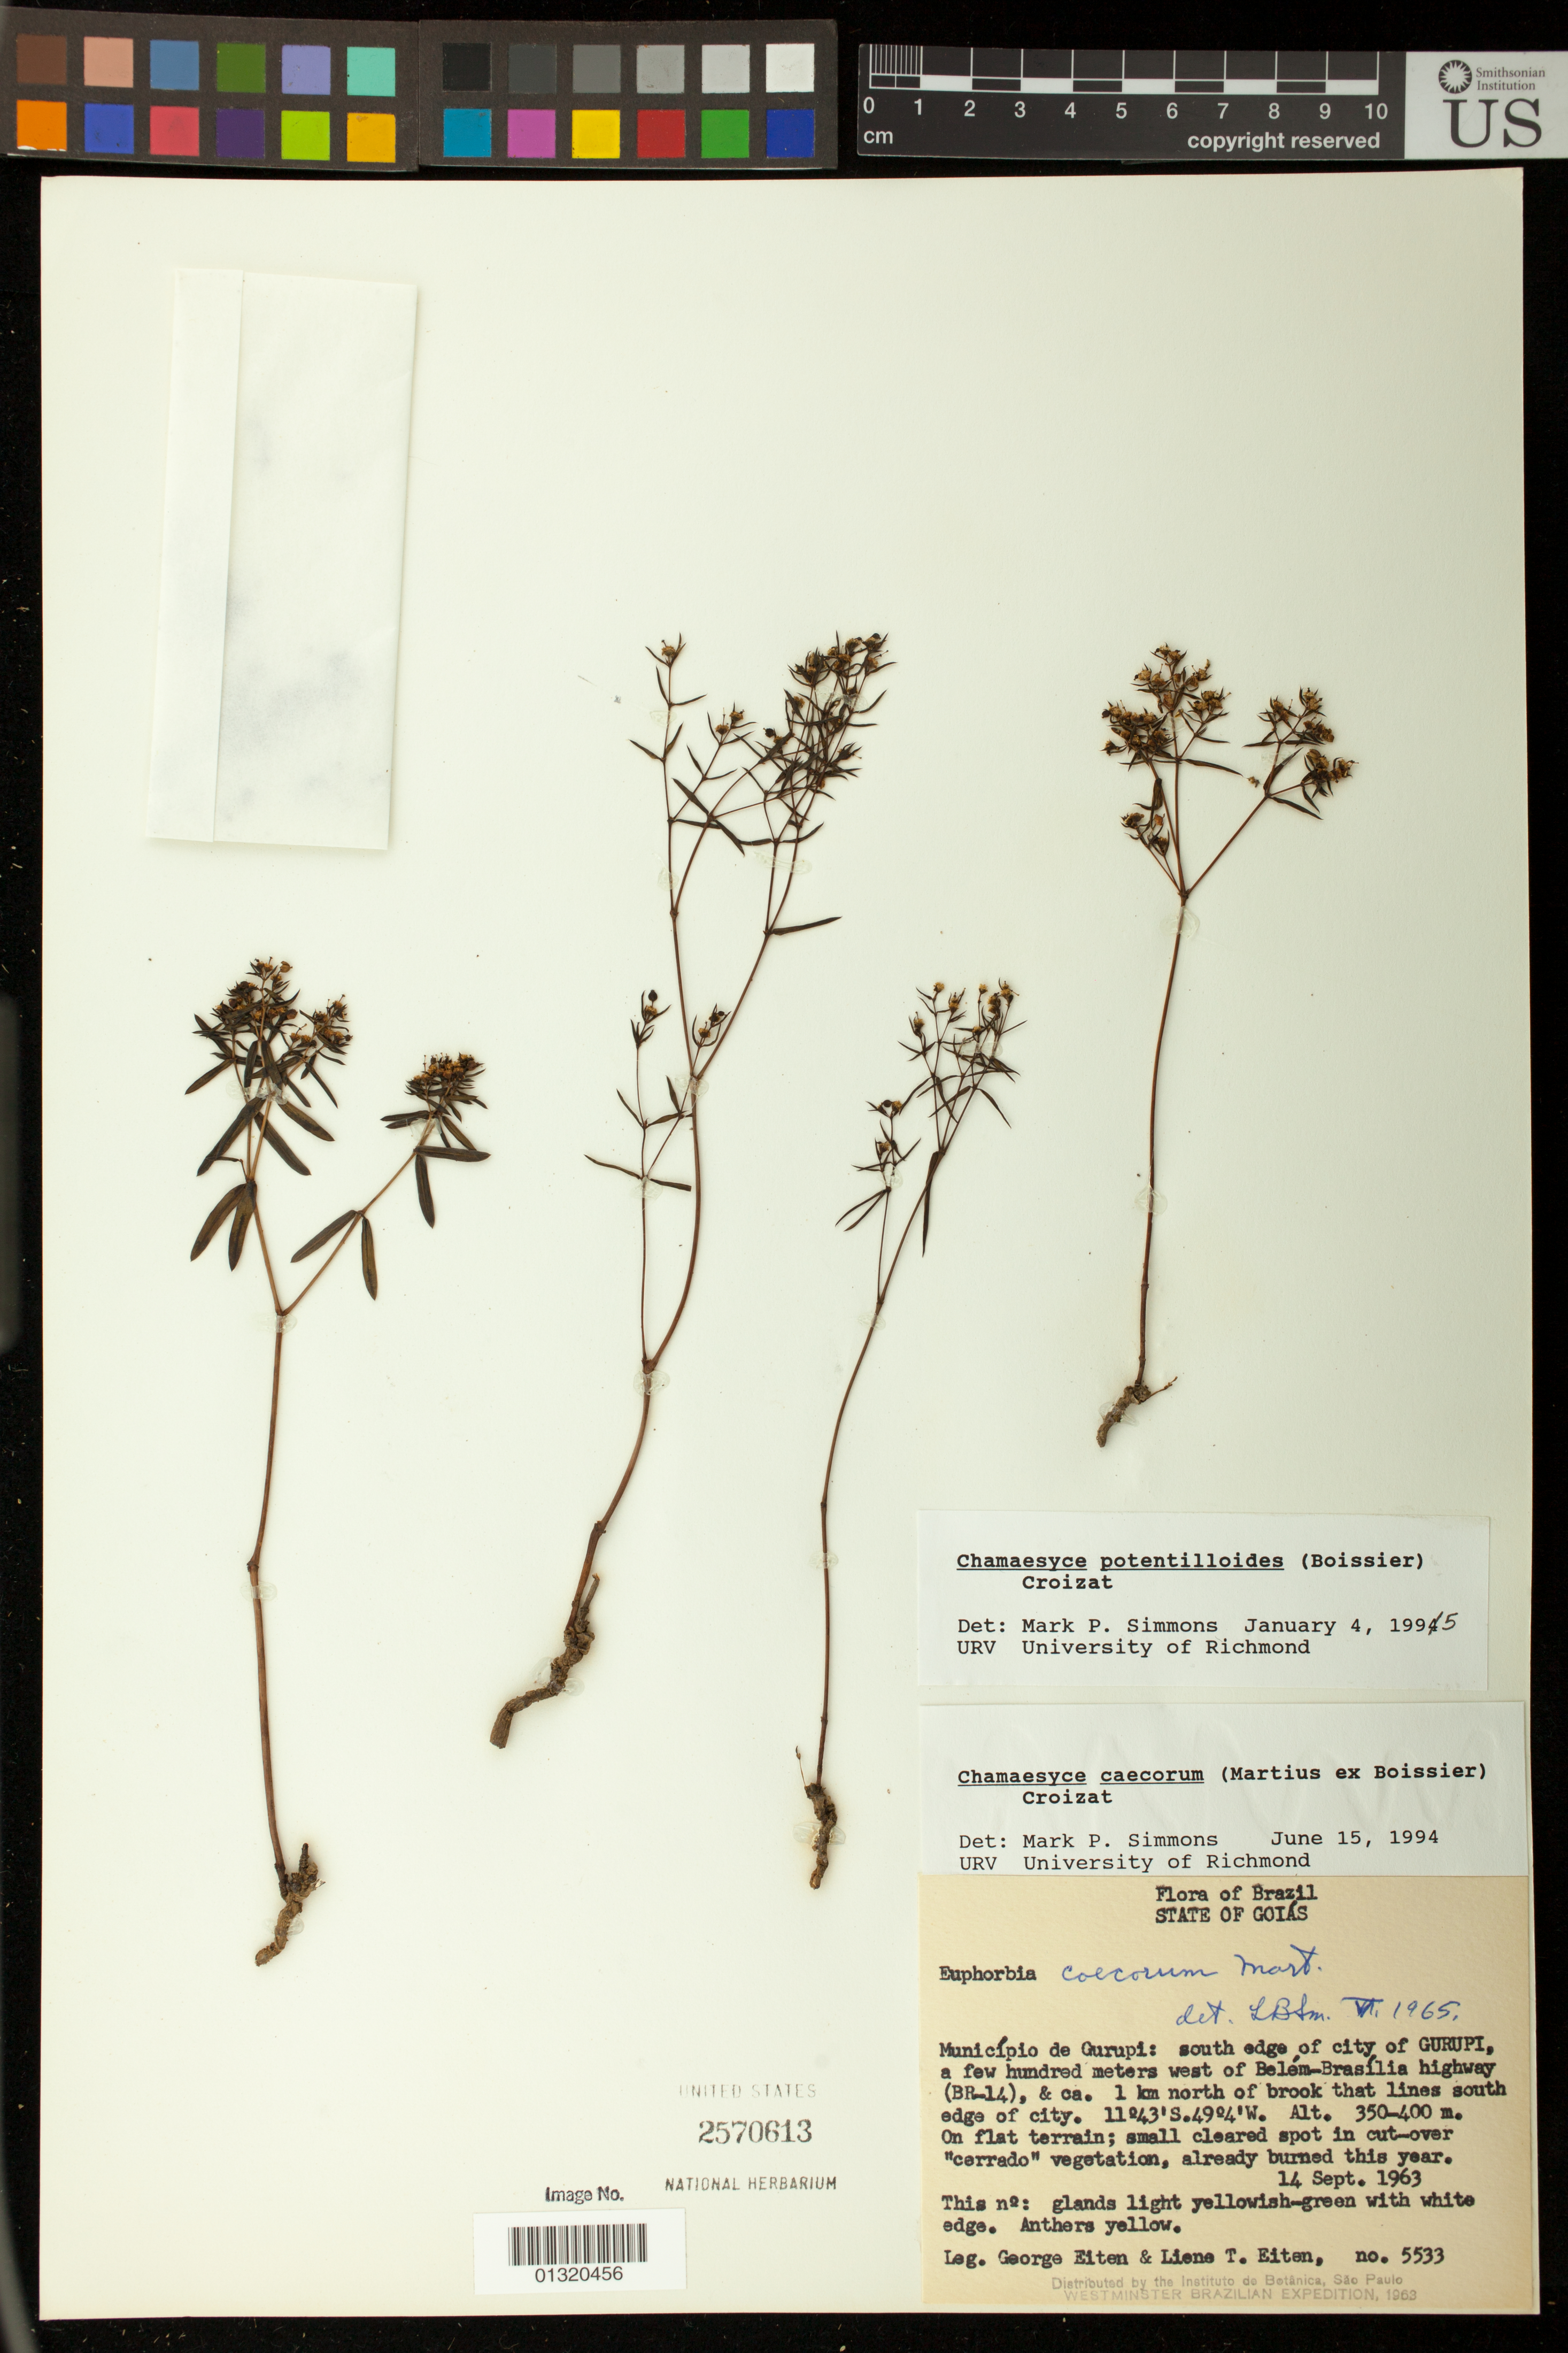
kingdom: Plantae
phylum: Tracheophyta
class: Magnoliopsida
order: Malpighiales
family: Euphorbiaceae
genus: Euphorbia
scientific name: Euphorbia potentilloides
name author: Boiss.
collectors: G. Eiten & L. T. Eiten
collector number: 5533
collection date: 1963-09-14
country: Brazil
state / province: Tocantins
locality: Municipio de Gurupi: south edge of city of Gurupi, a few hundred meters west of Belém-Brasília highway (BR-14), & ca. 1 km north of brook that lines south edge of city.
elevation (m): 350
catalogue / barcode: US 2570613